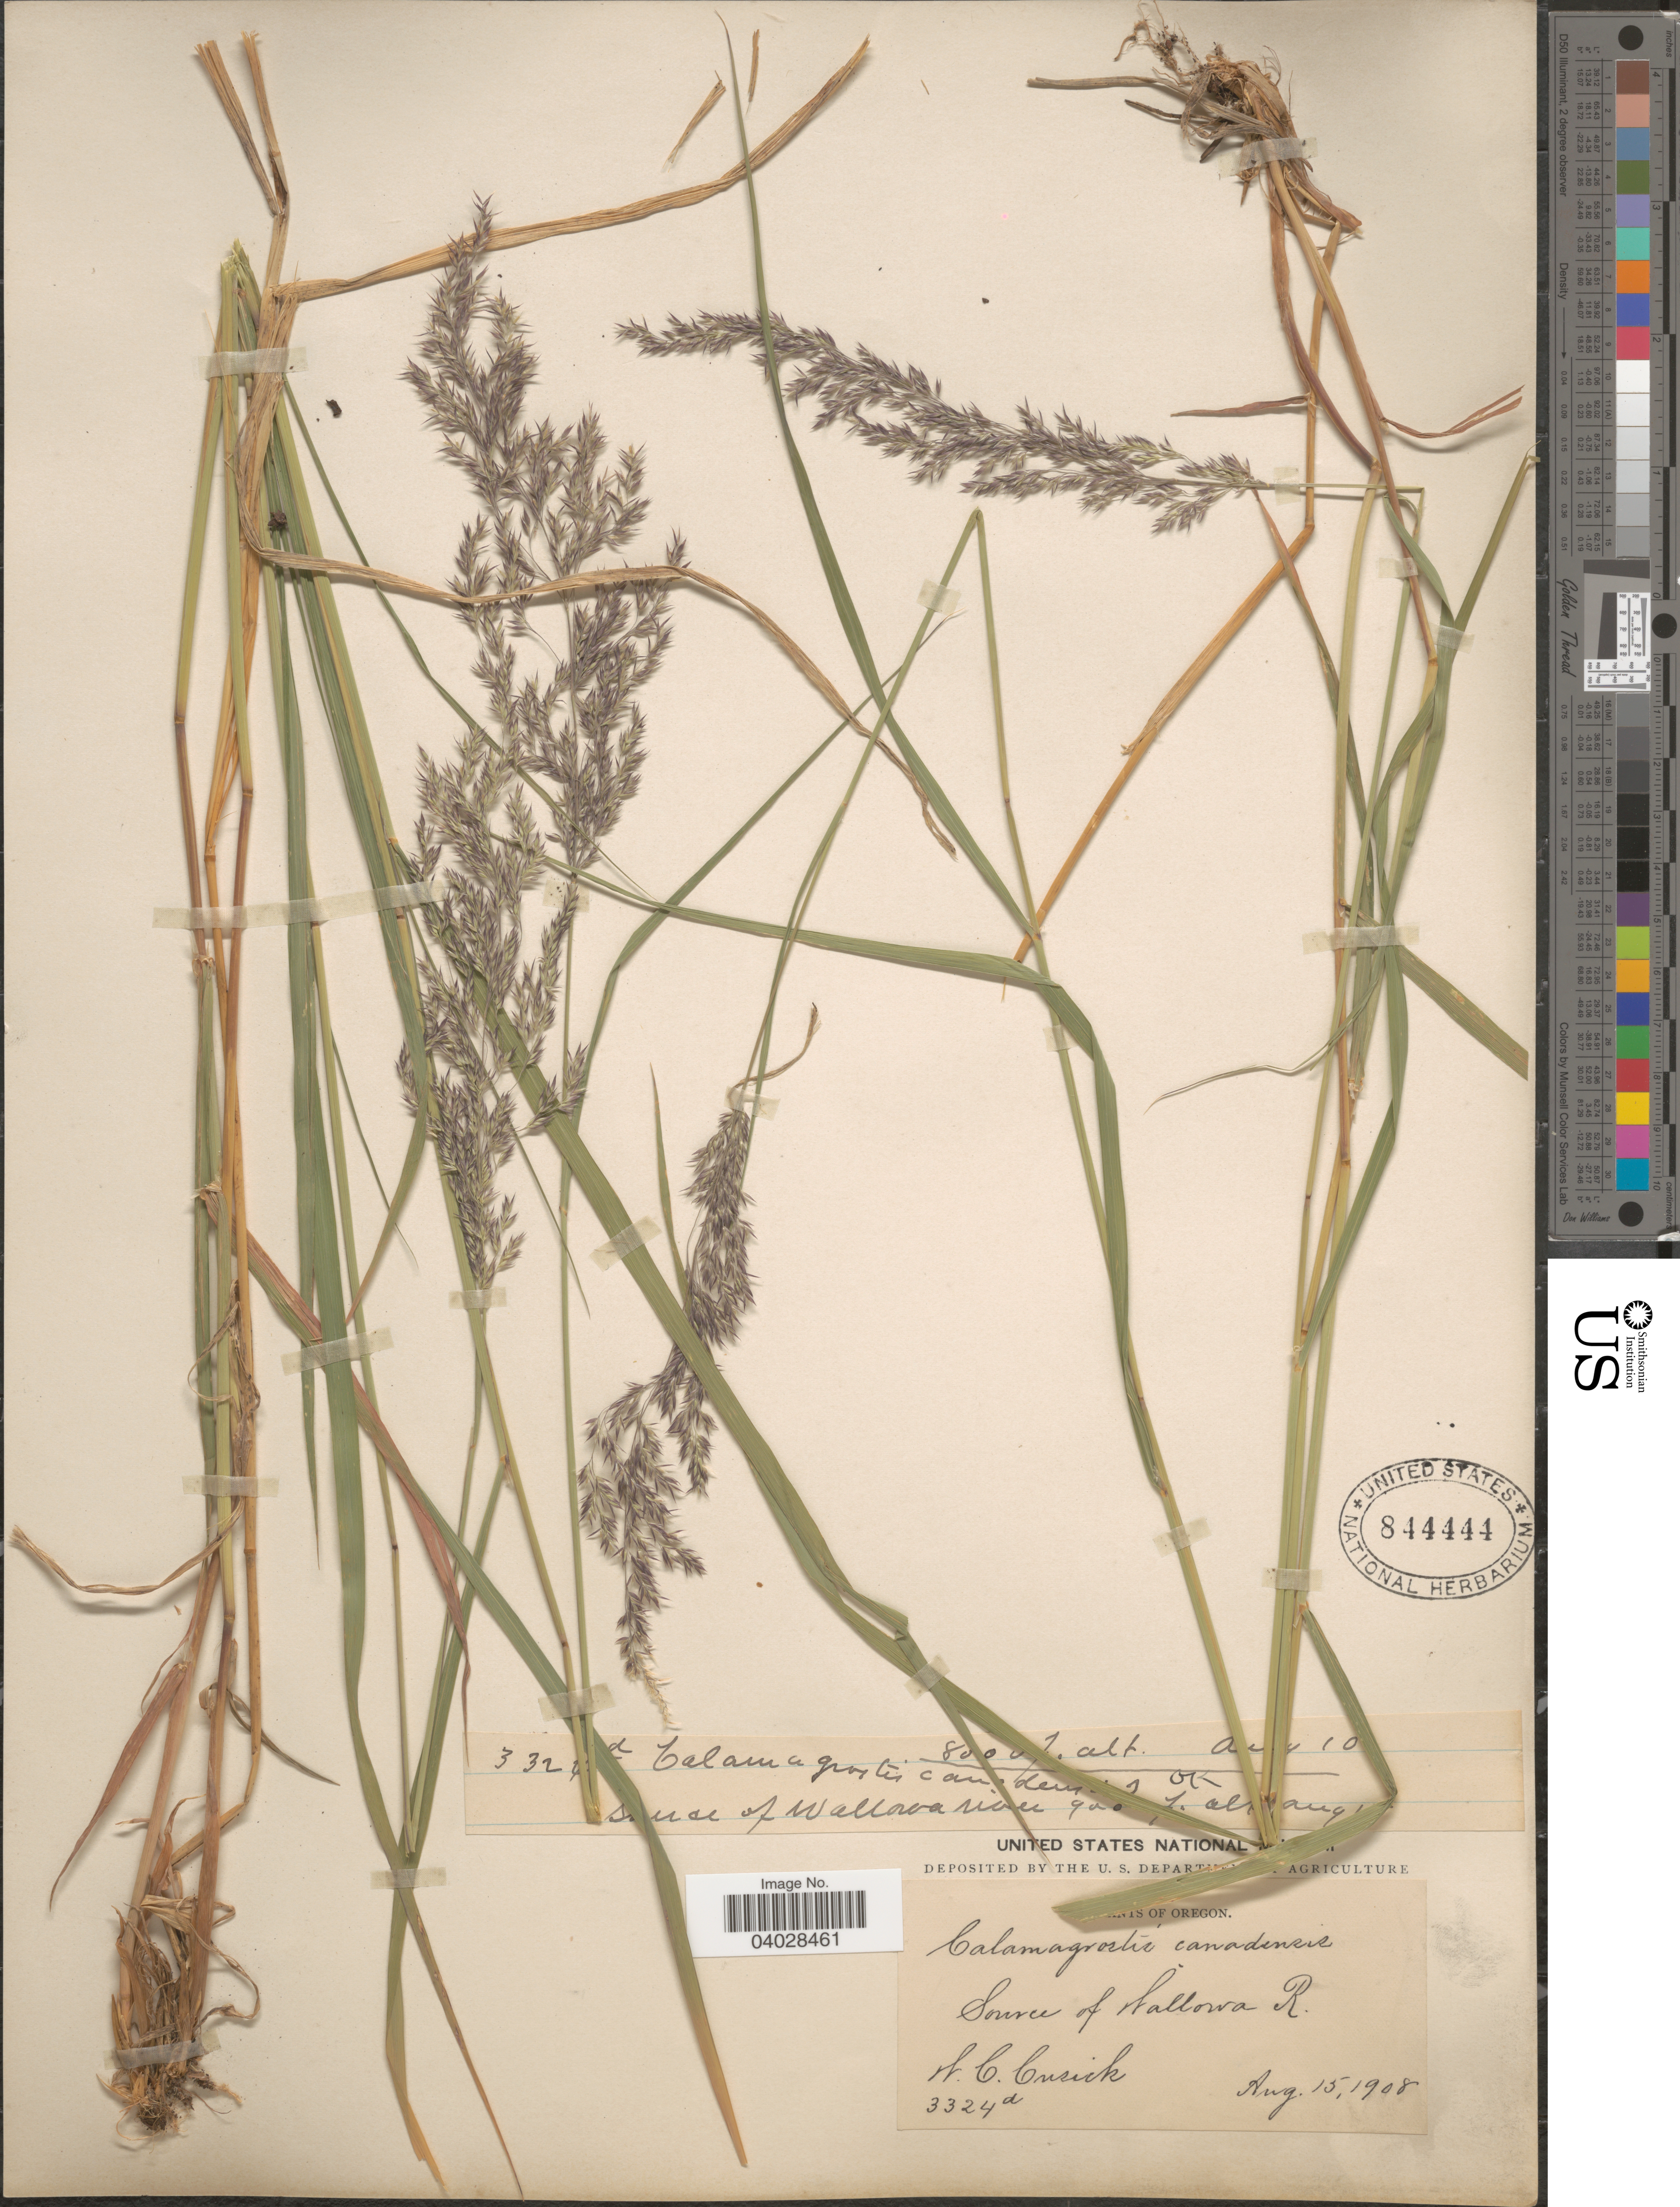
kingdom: Plantae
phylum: Tracheophyta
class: Liliopsida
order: Poales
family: Poaceae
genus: Calamagrostis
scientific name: Calamagrostis canadensis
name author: (Michx.) P. Beauv.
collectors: W. C. Cusick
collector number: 3324d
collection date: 1908-08-15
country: United States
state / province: Oregon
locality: Source of Wallowa R.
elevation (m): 2438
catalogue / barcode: US 844444